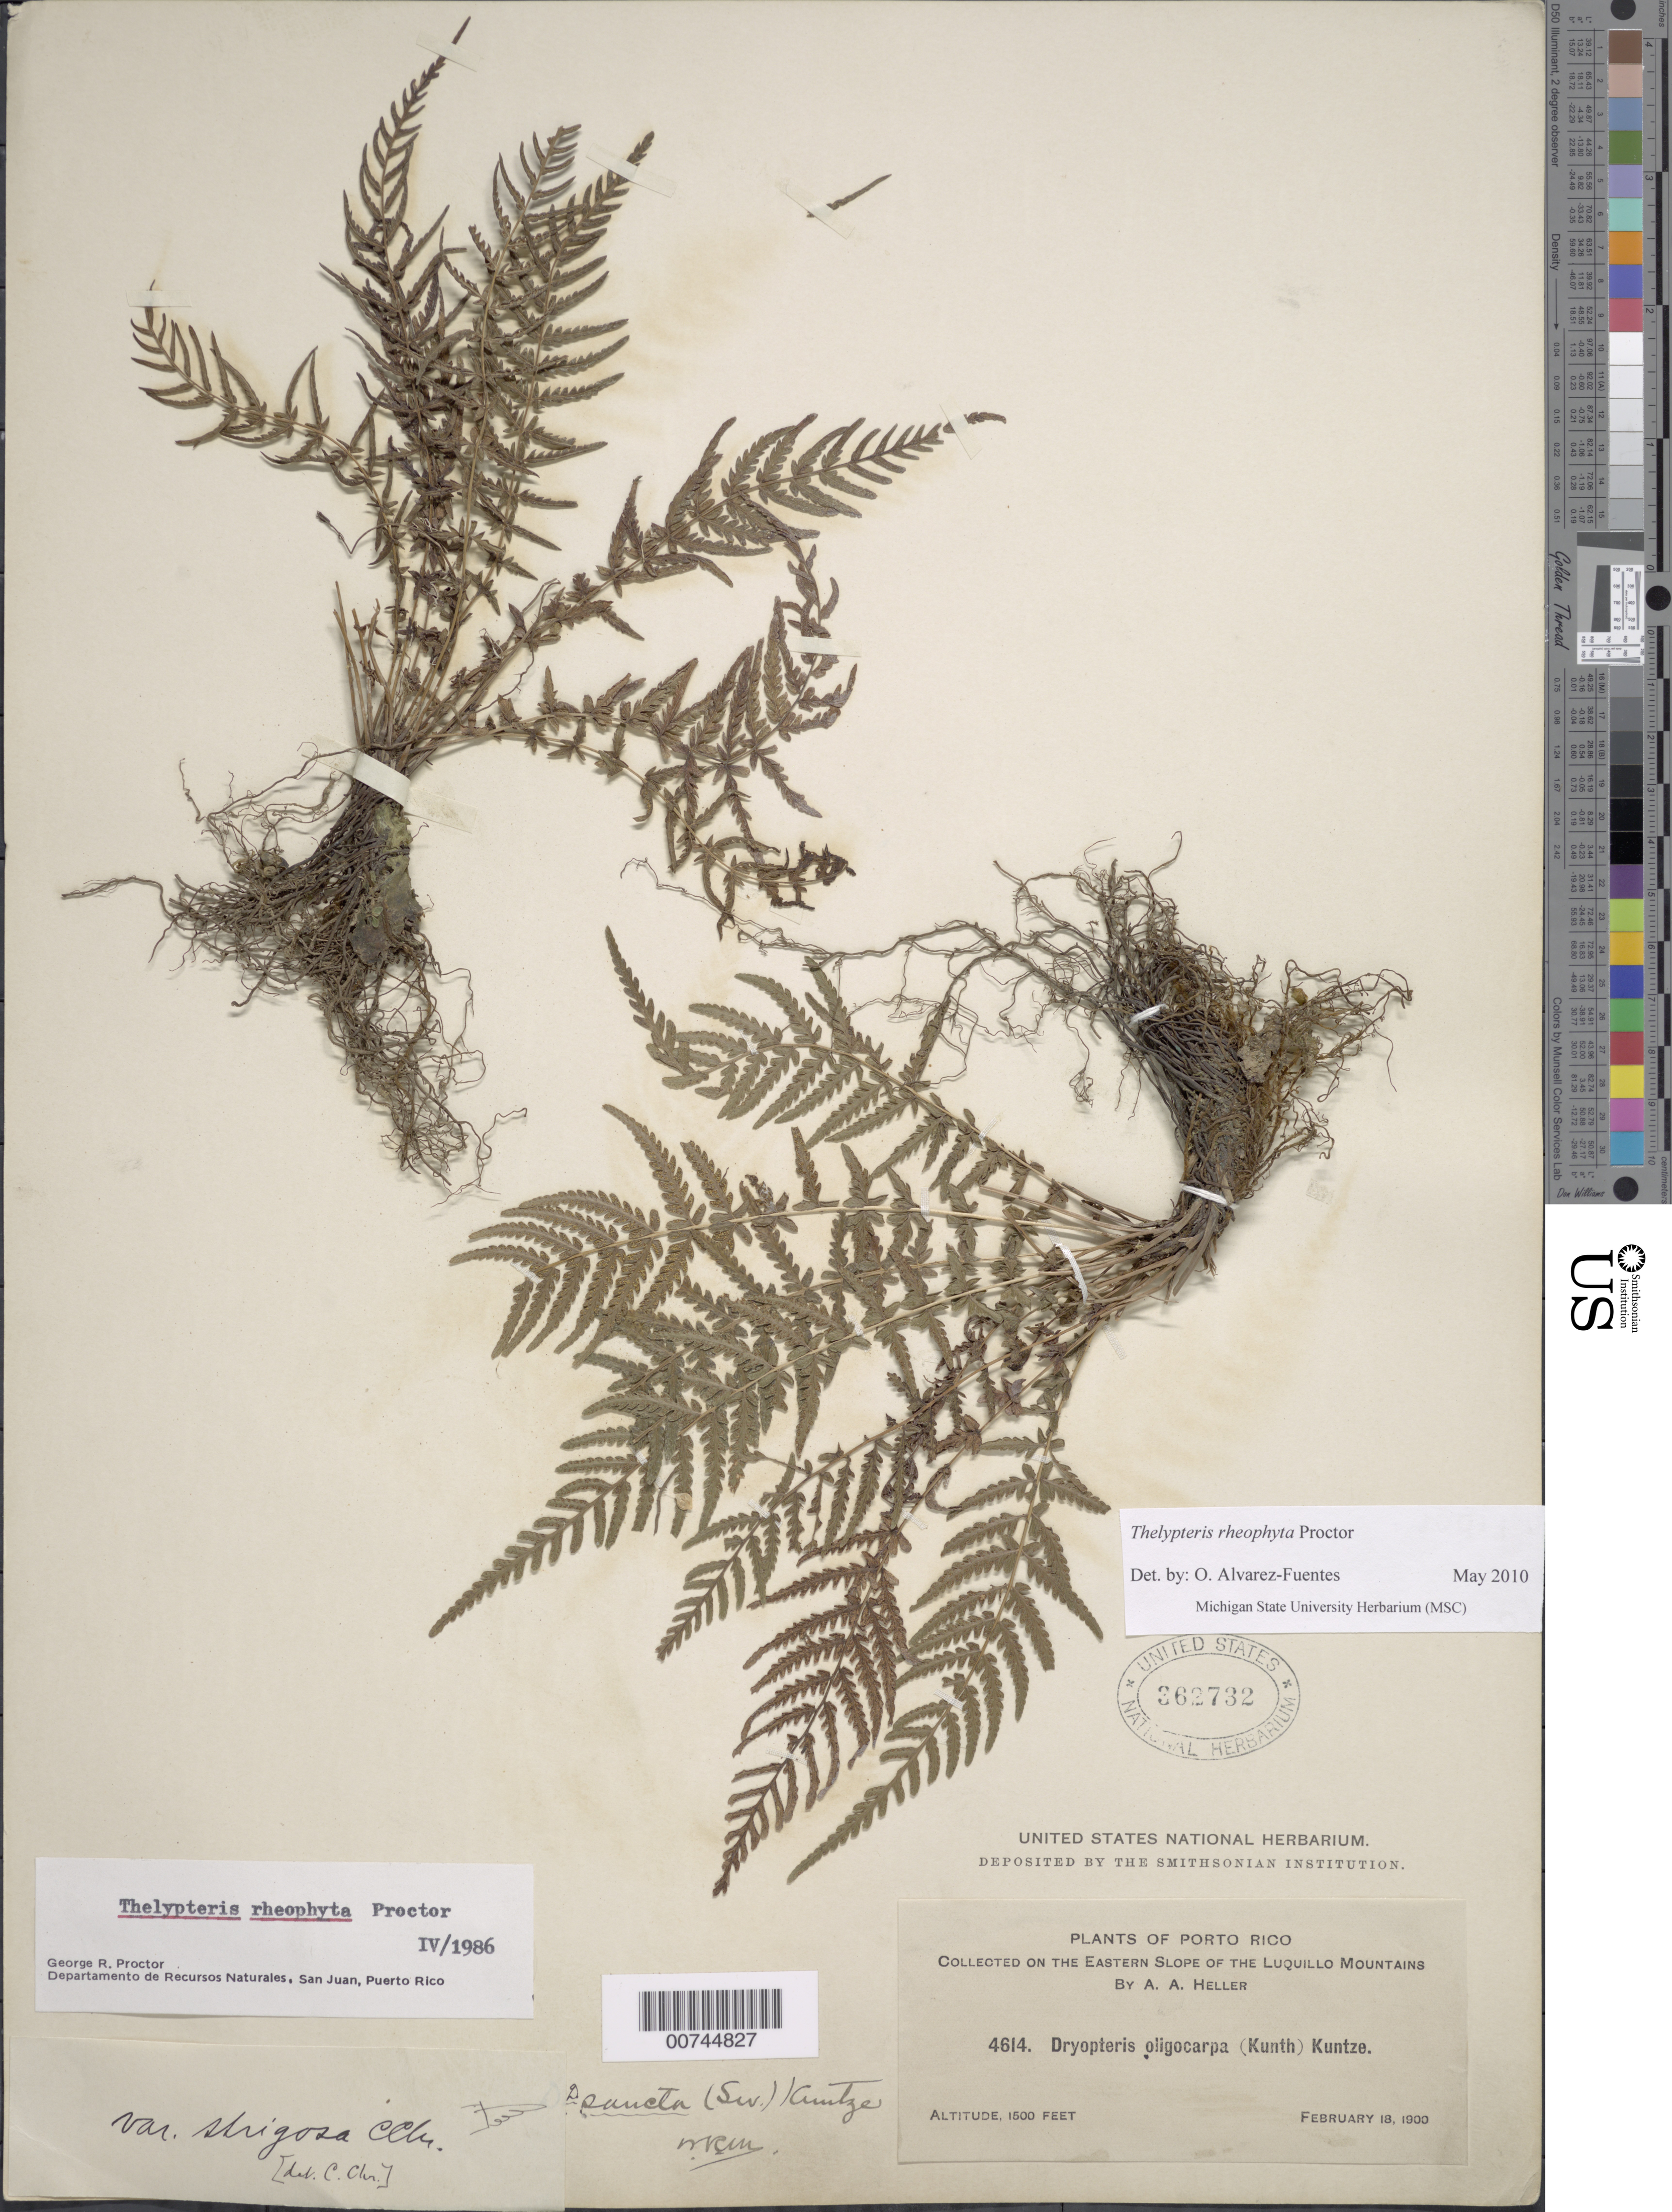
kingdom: Plantae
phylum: Tracheophyta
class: Polypodiopsida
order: Polypodiales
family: Thelypteridaceae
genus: Amauropelta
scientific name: Amauropelta rheophyta (Proctor) comb. nov., ined 2015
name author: (Proctor)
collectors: A. A. Heller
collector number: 4614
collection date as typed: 18 Feb 1900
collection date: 1900-02-18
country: Puerto Rico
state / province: Luquillo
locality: Eastern slope of The Luquillo Mountains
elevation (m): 457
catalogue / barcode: US 362732